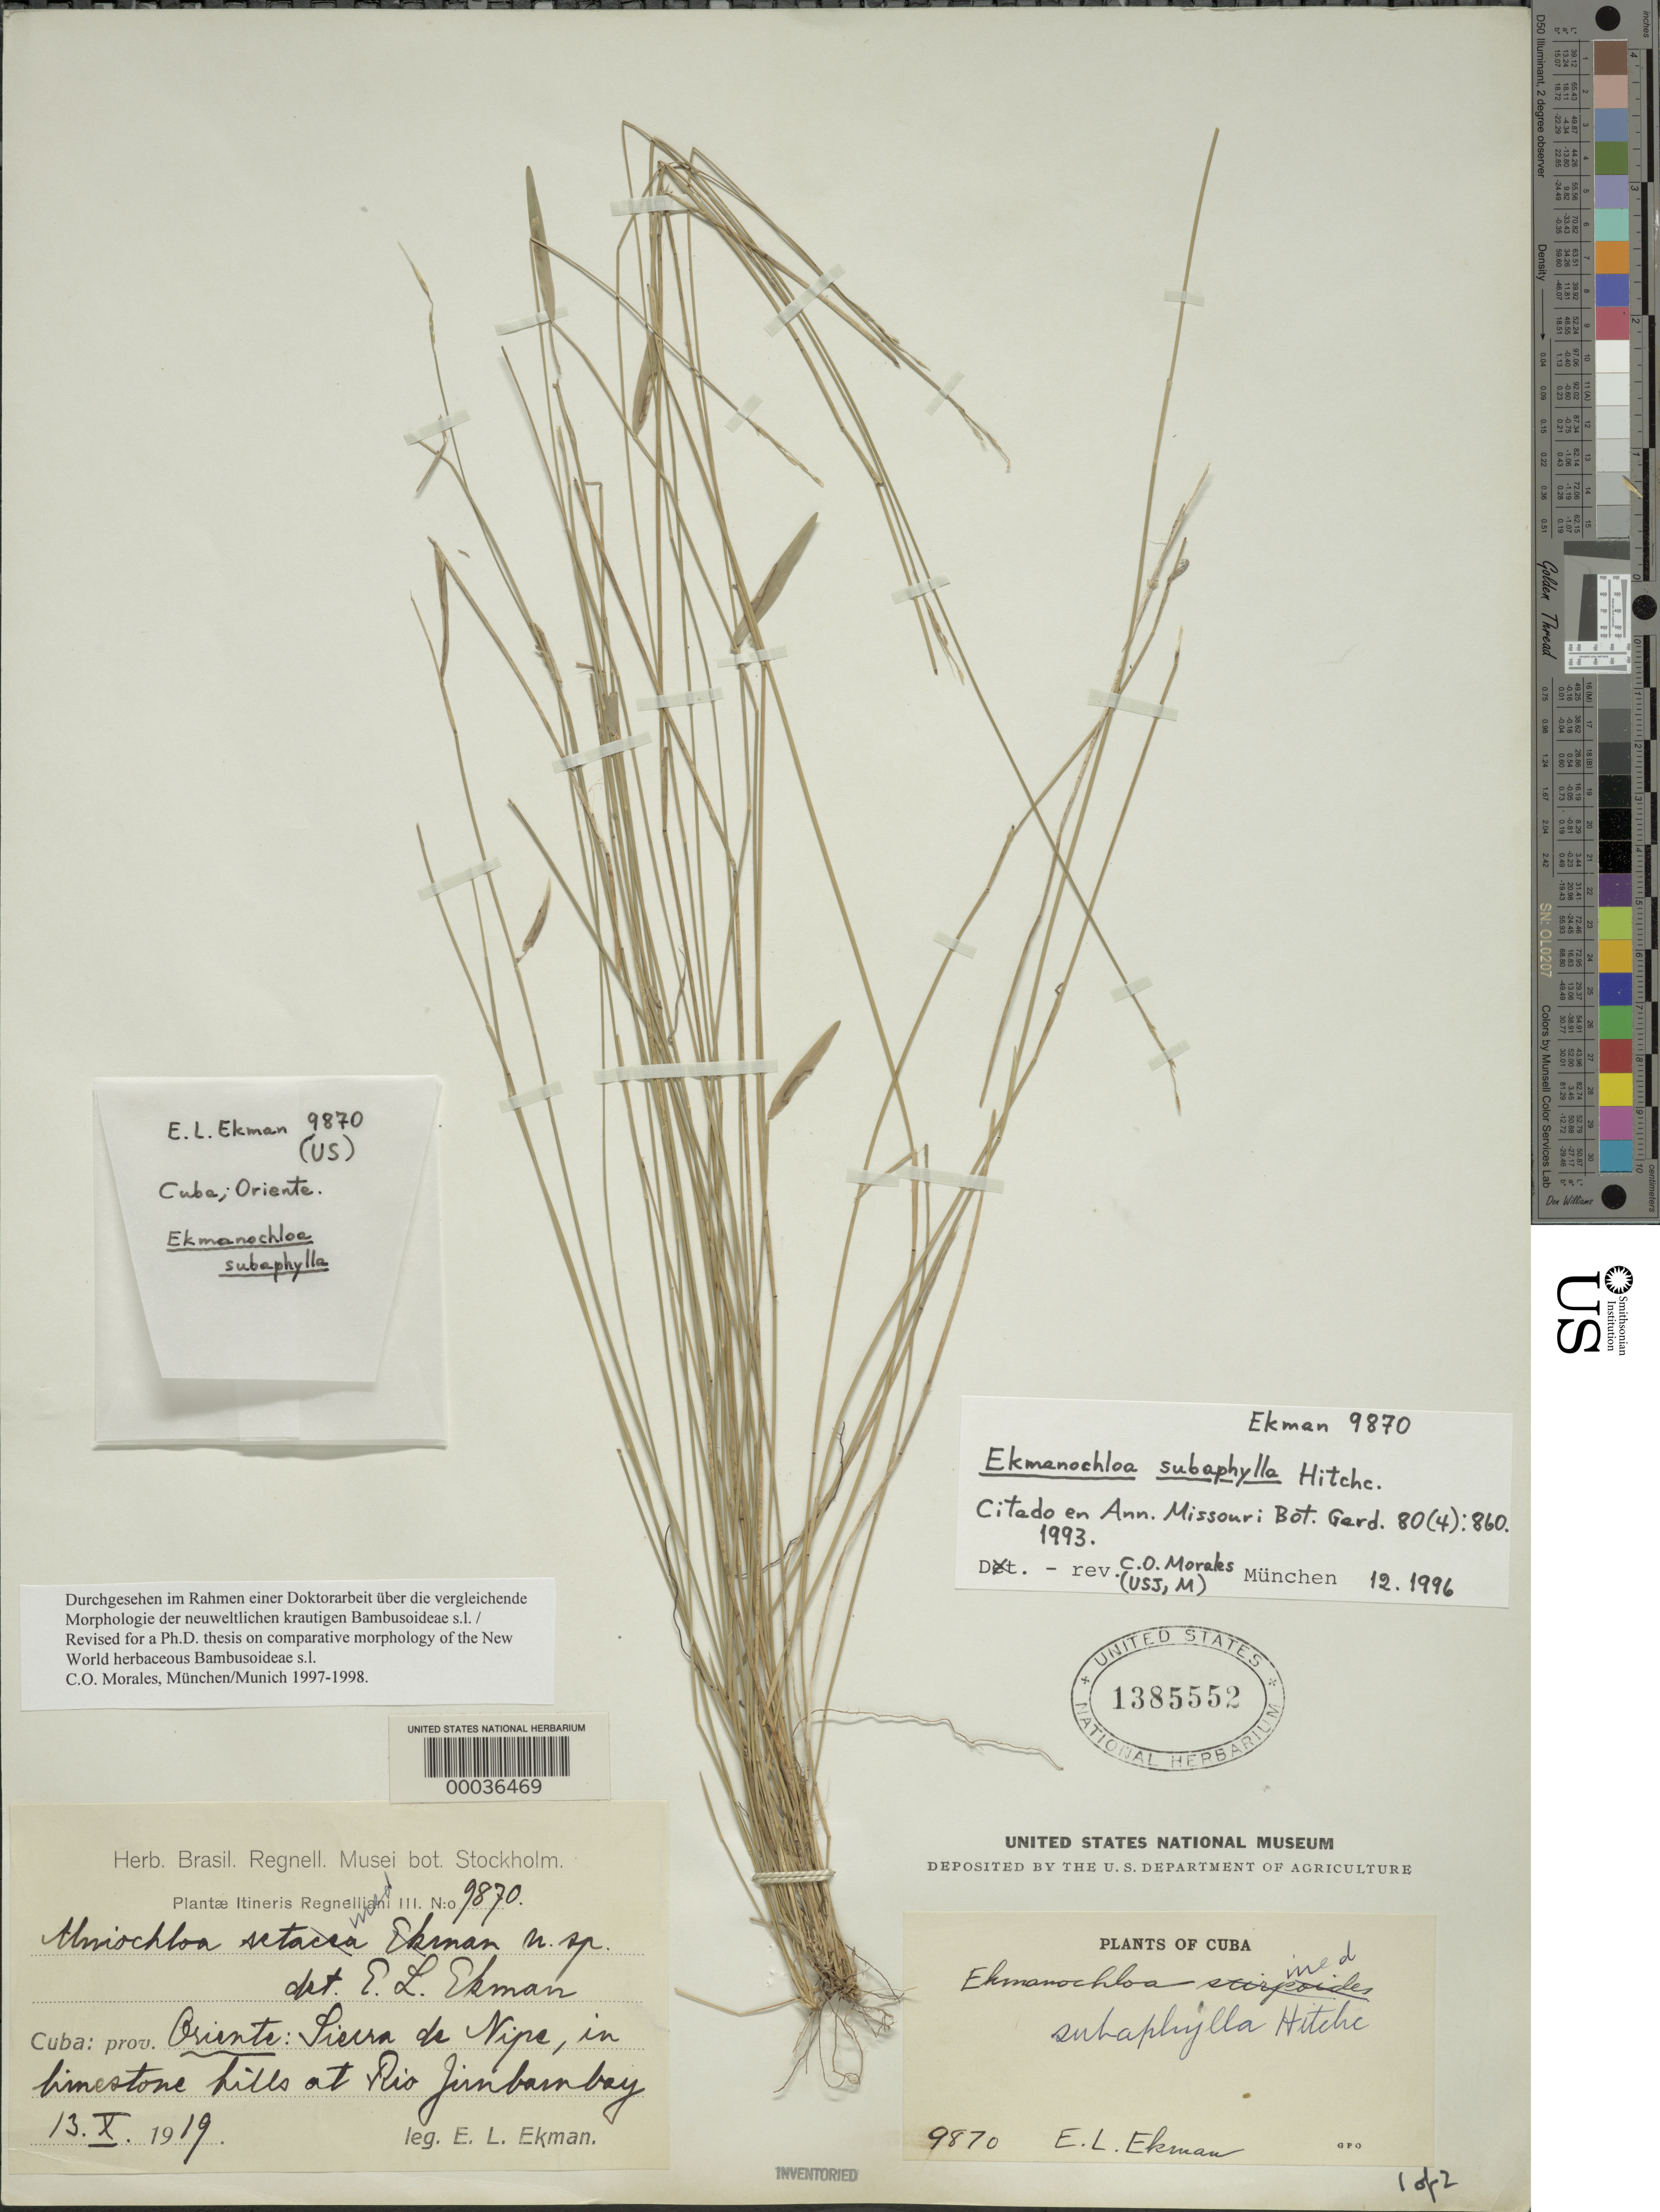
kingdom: Plantae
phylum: Tracheophyta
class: Liliopsida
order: Poales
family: Poaceae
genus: Ekmanochloa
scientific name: Ekmanochloa subaphylla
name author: Hitchc.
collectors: E. L. Ekman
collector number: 9870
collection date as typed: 13 Oct 1919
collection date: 1919-10-13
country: Cuba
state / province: Oriente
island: Greater Antilles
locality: Sierra de nipe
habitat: Limestone hills at rio jimbarnbay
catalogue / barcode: US 1385552